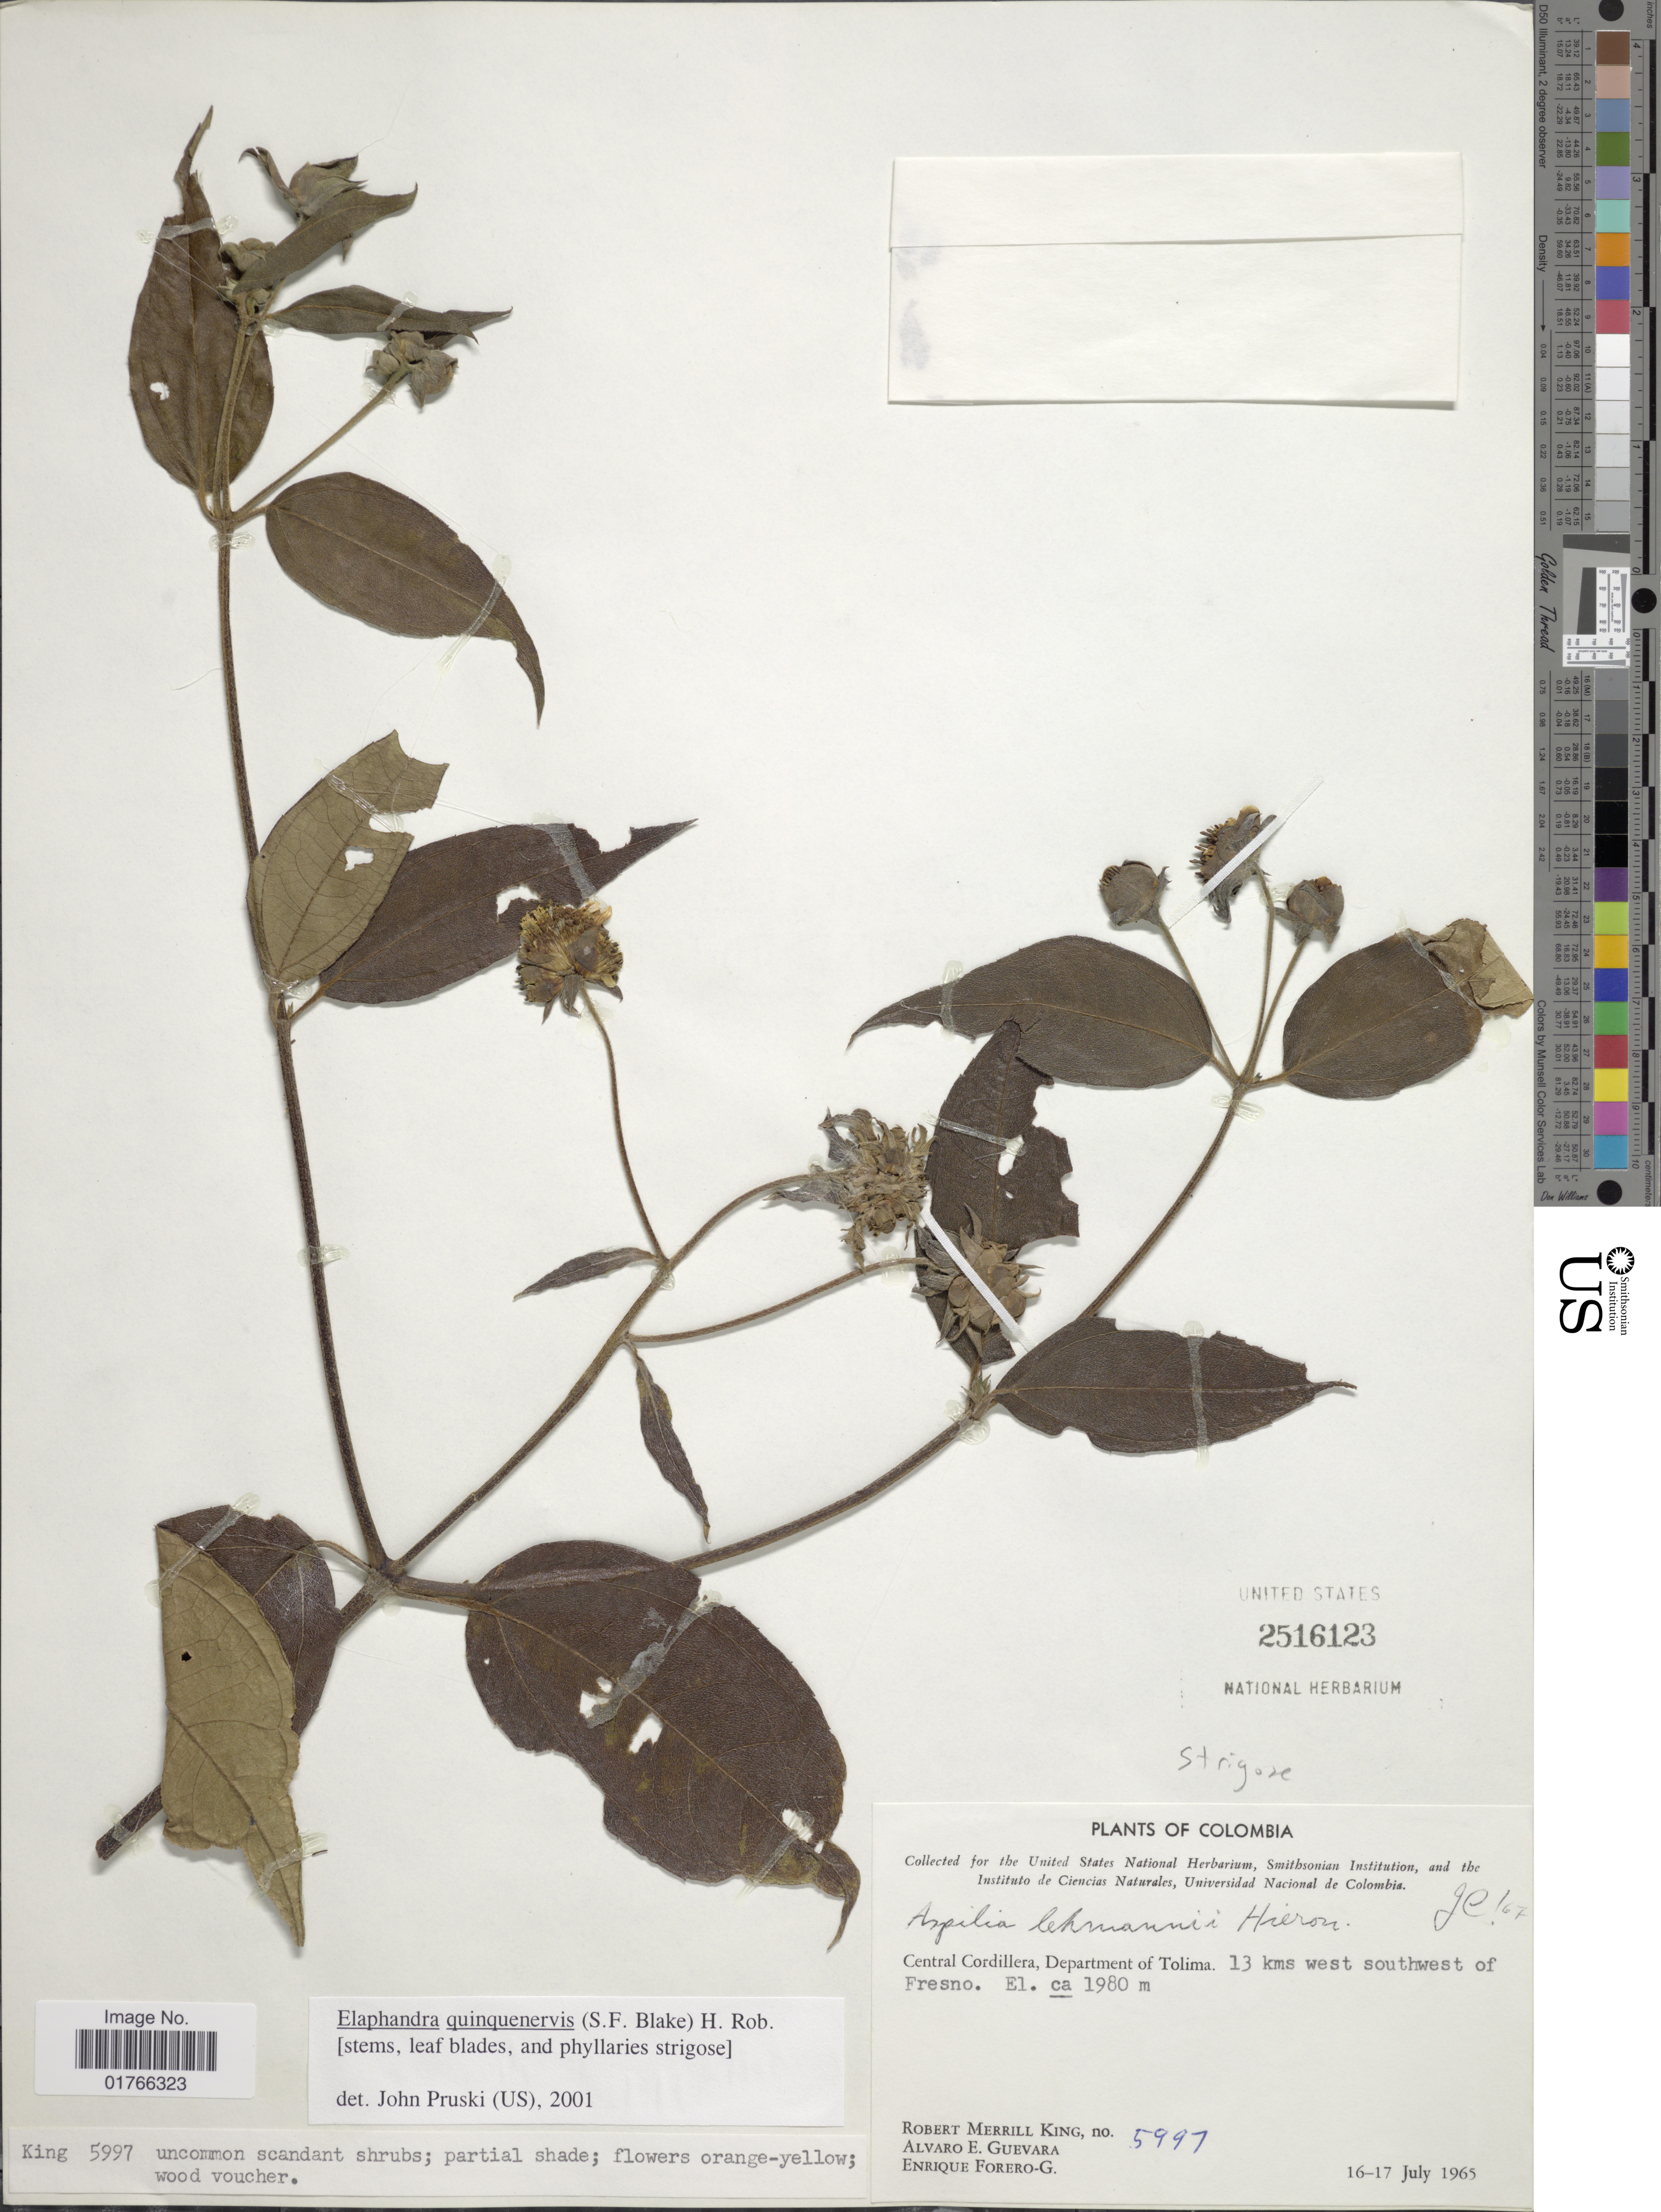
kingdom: Plantae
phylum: Tracheophyta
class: Magnoliopsida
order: Asterales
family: Asteraceae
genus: Elaphandra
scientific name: Elaphandra quinquenervis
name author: (S.F. Blake) H. Rob.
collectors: R. M. King, A. E. Guevara & E. Forero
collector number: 5997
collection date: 1965-07-16/1965-07-17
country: Colombia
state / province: Tolima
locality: Central Cordillera, 13 kms west southwest of Fresno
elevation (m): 1980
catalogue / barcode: US 2516123